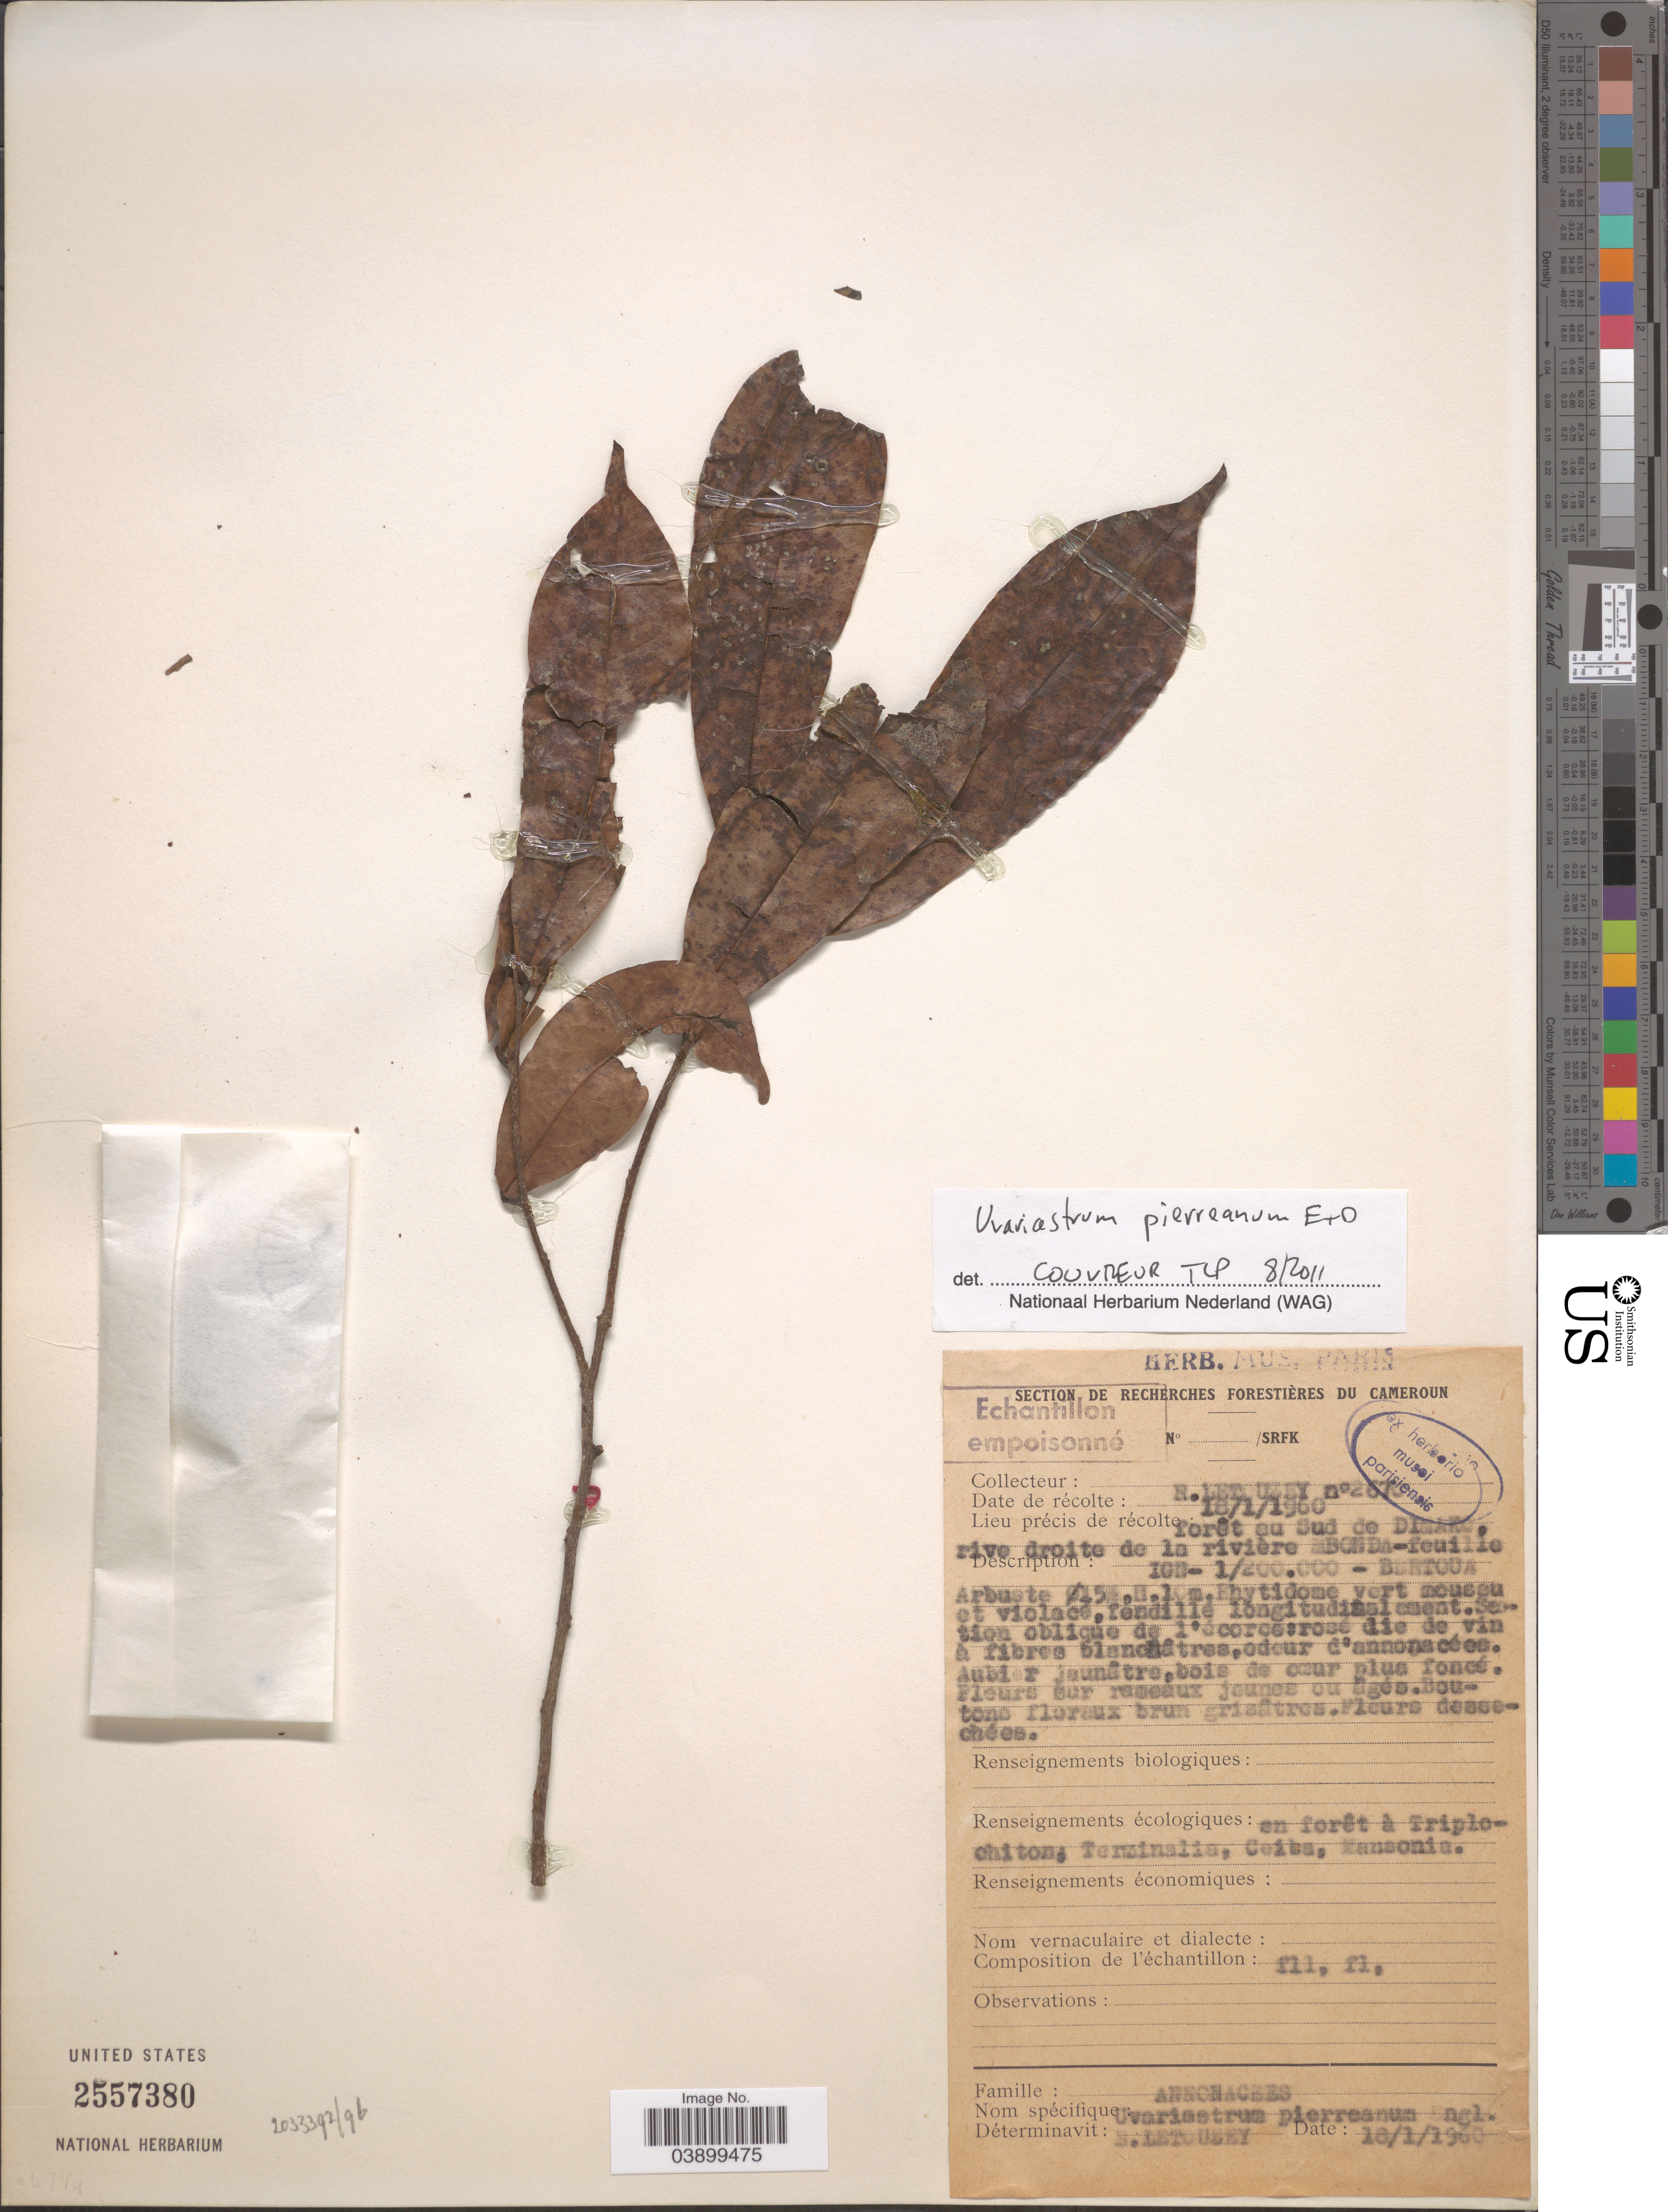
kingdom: Plantae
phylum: Tracheophyta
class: Magnoliopsida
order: Magnoliales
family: Annonaceae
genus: Uvariastrum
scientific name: Uvariastrum pierreanum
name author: Engl. & Diels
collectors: R. Letouzey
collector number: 2670*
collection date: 1960-01-18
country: Cameroon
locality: Forêt au Sud de Dimako, rive droite de in rivière Mbonda-feuille. Bertoua.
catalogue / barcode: US 2557380